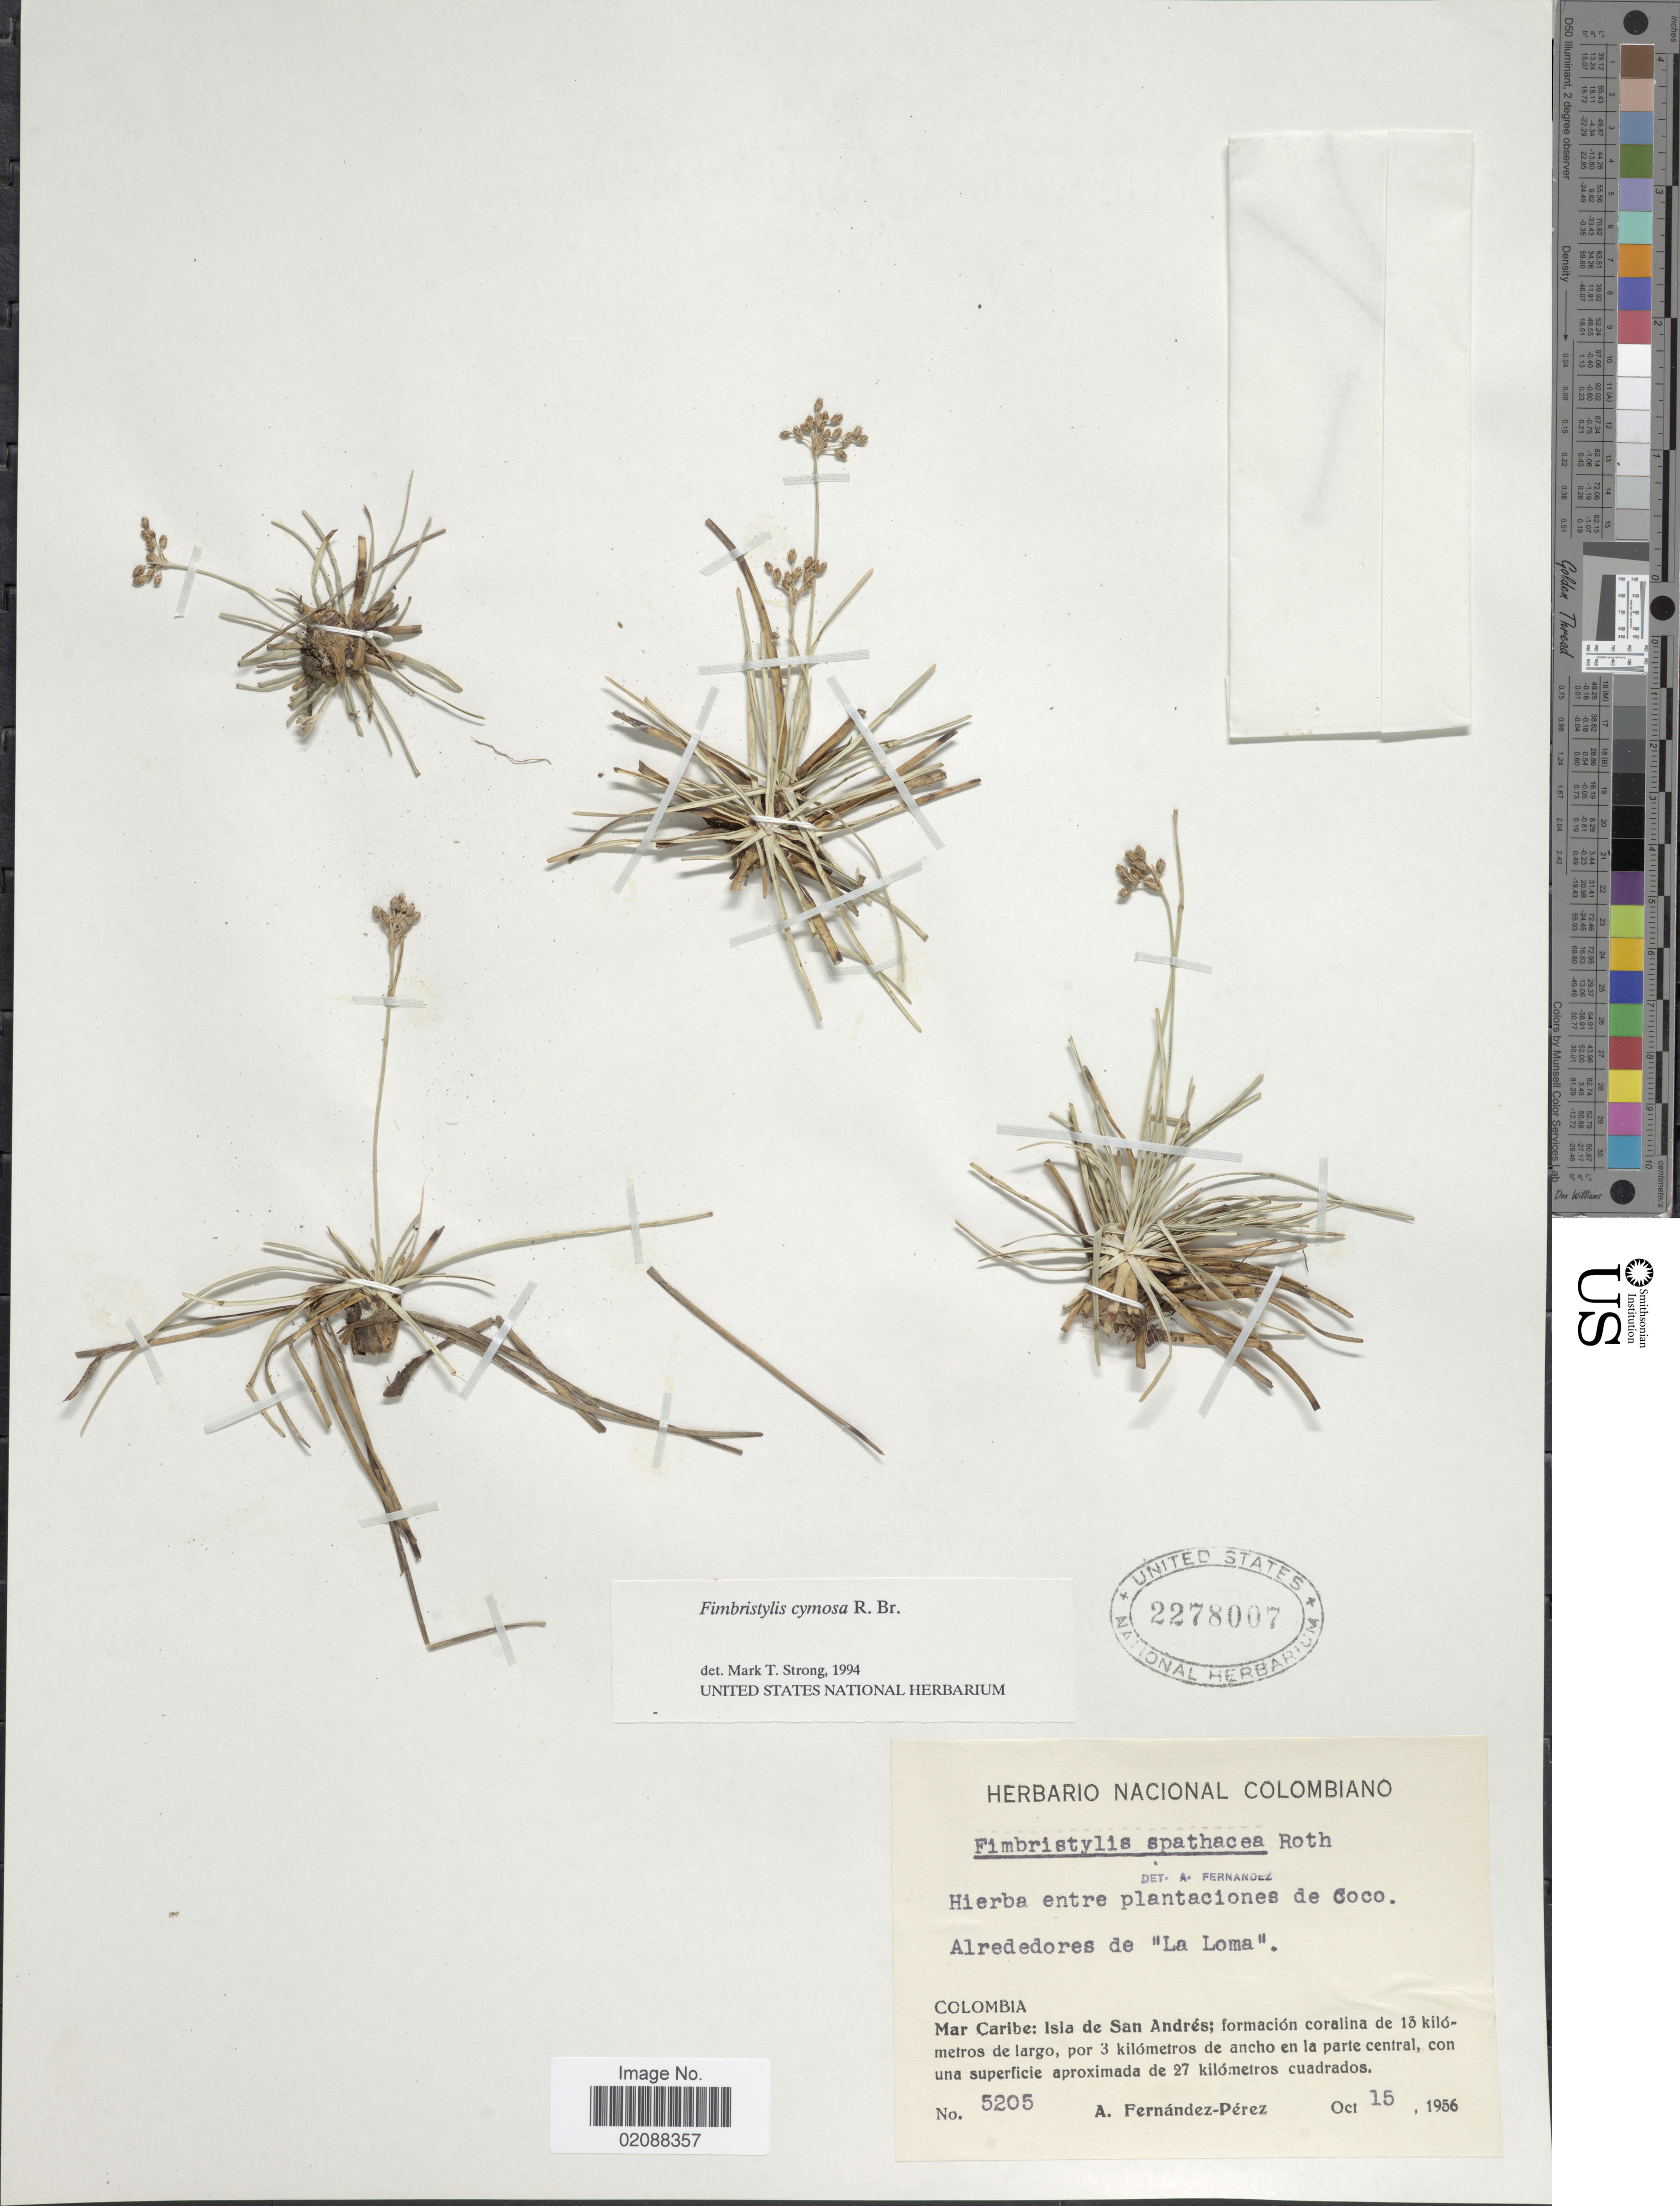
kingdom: Plantae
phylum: Tracheophyta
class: Liliopsida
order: Poales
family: Cyperaceae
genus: Fimbristylis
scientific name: Fimbristylis cymosa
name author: R. Br.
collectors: A. Fernández-Pérez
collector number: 5205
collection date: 1956-10-15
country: Colombia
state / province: San Andres y Providencia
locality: Alrededores de La Loma, Mar Caribe, Isla de San Andres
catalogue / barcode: US 2278007